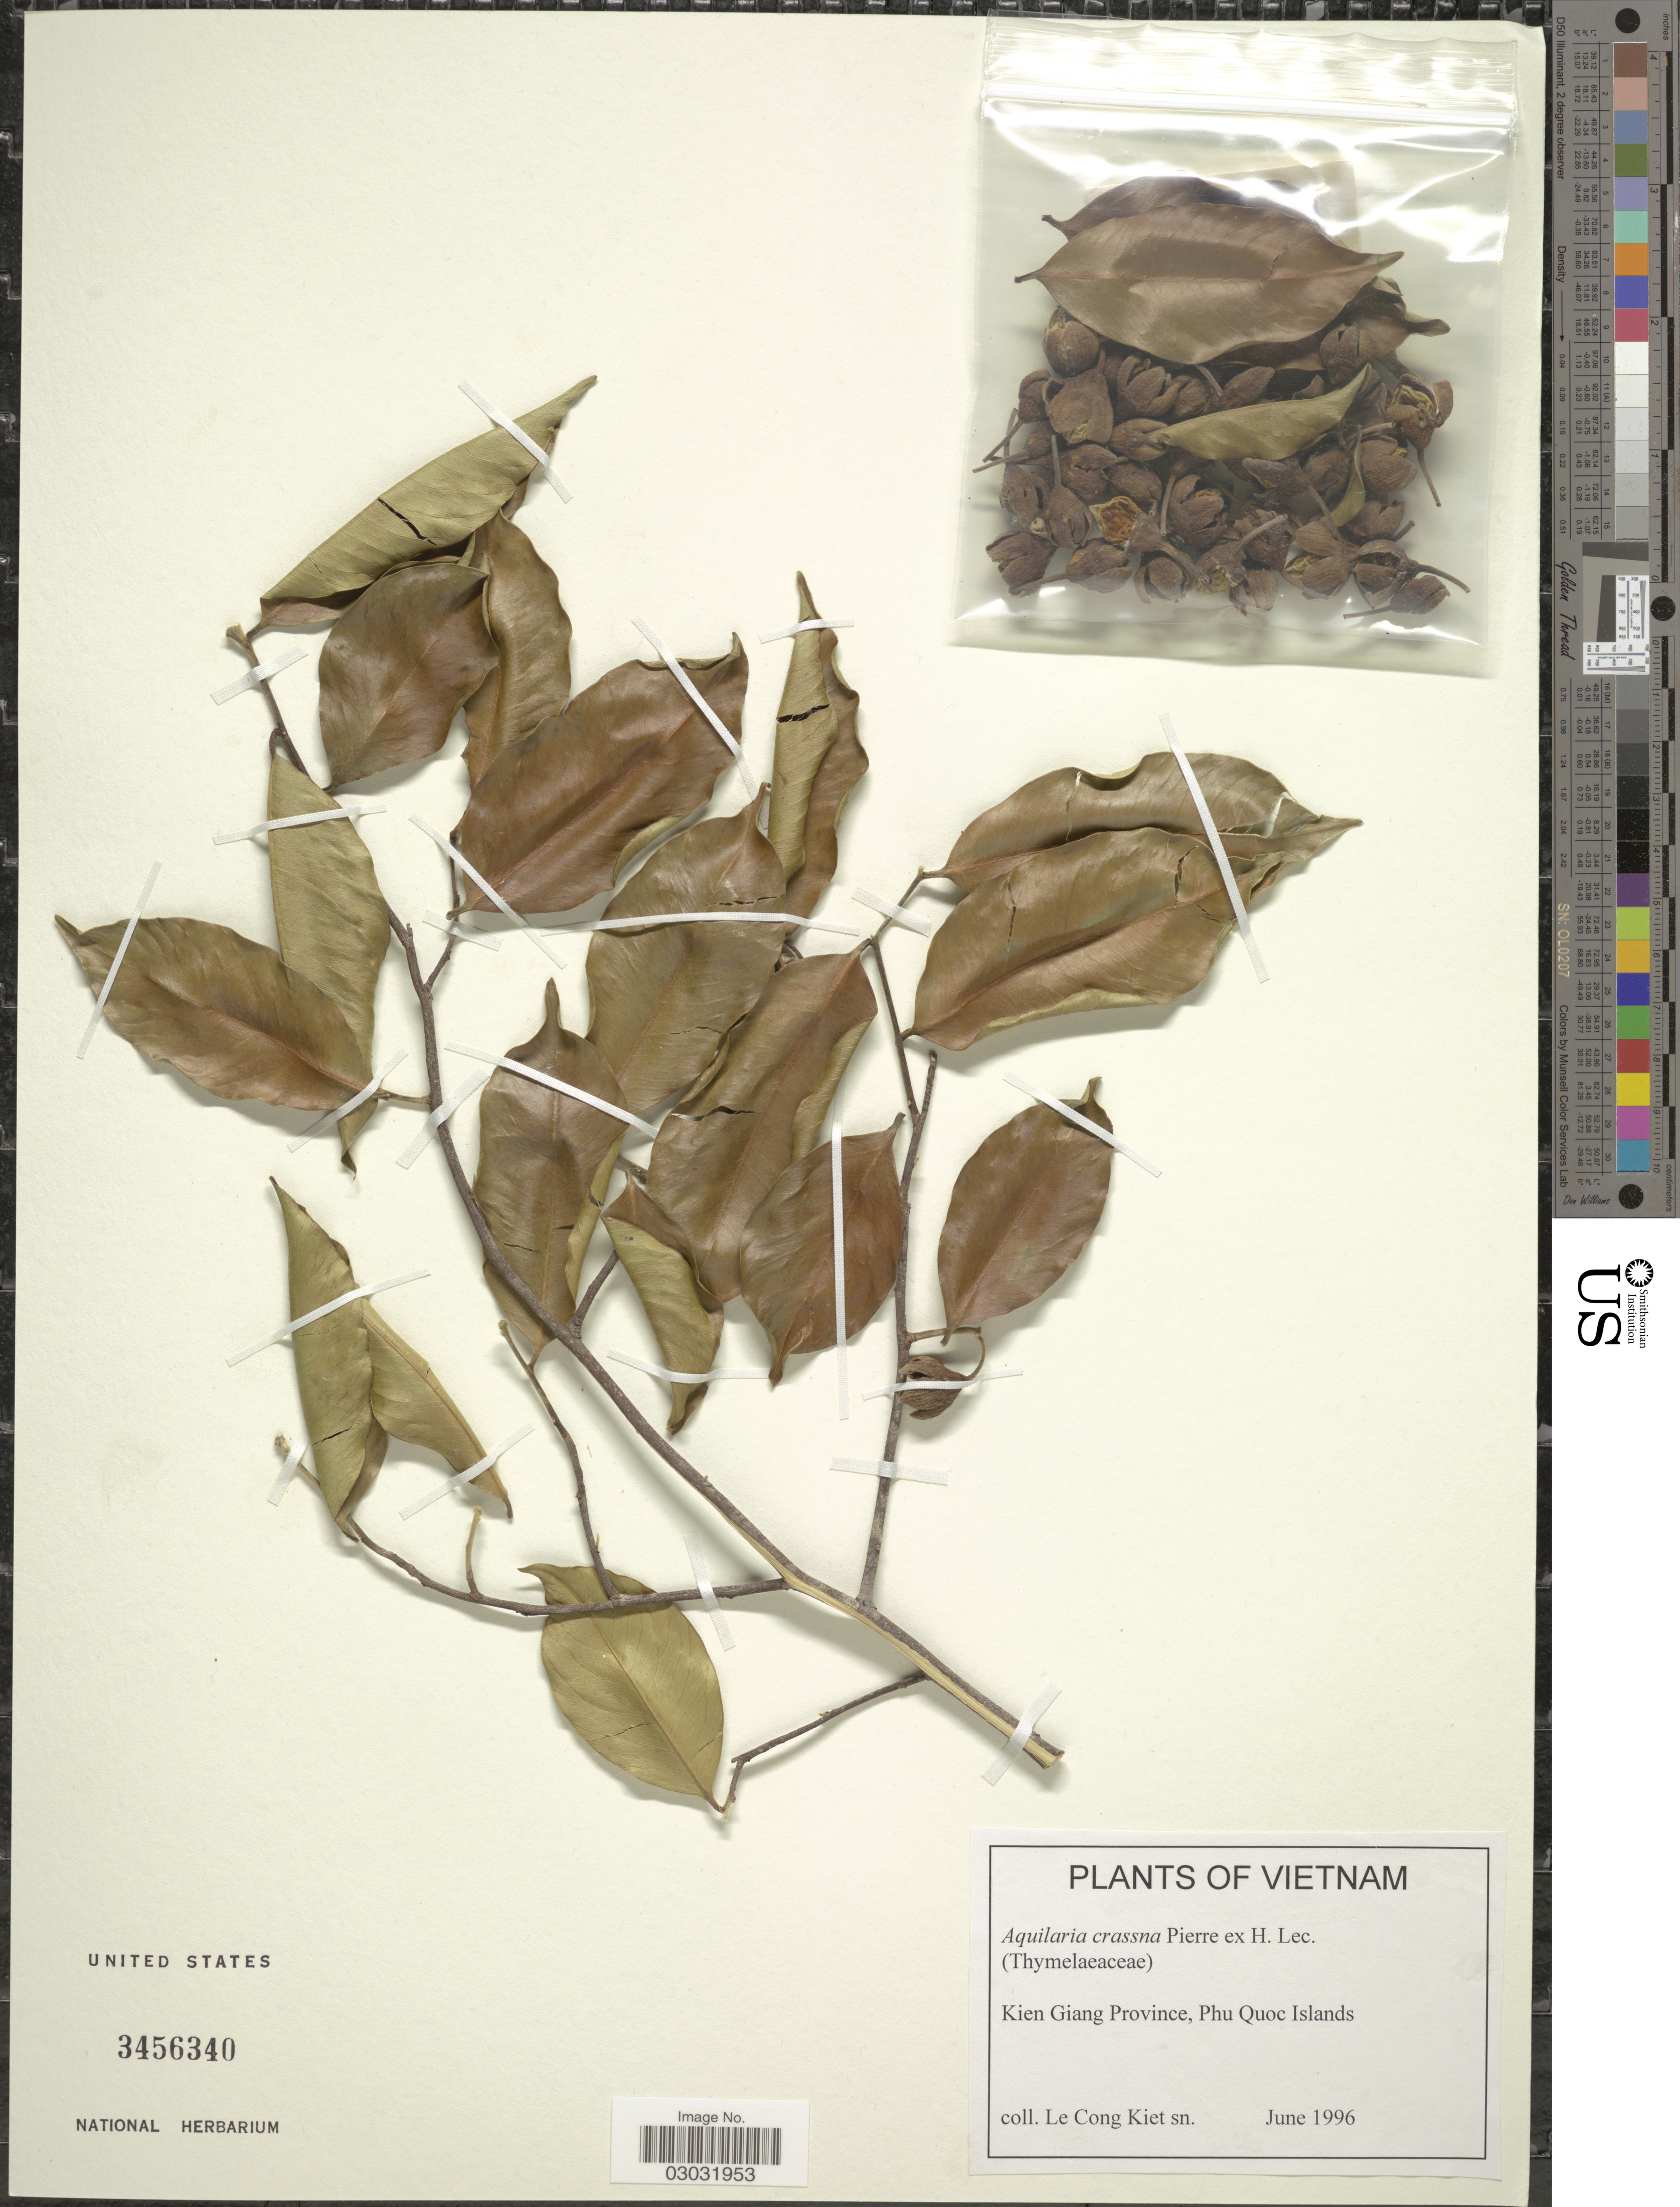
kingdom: Plantae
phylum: Tracheophyta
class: Magnoliopsida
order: Malvales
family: Thymelaeaceae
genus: Aquilaria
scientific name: Aquilaria crassna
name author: Pierre ex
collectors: Le Cong Kiet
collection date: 1996-06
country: Vietnam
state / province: Kien Giang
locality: Phu Quoc Islands.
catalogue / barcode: US 3456340